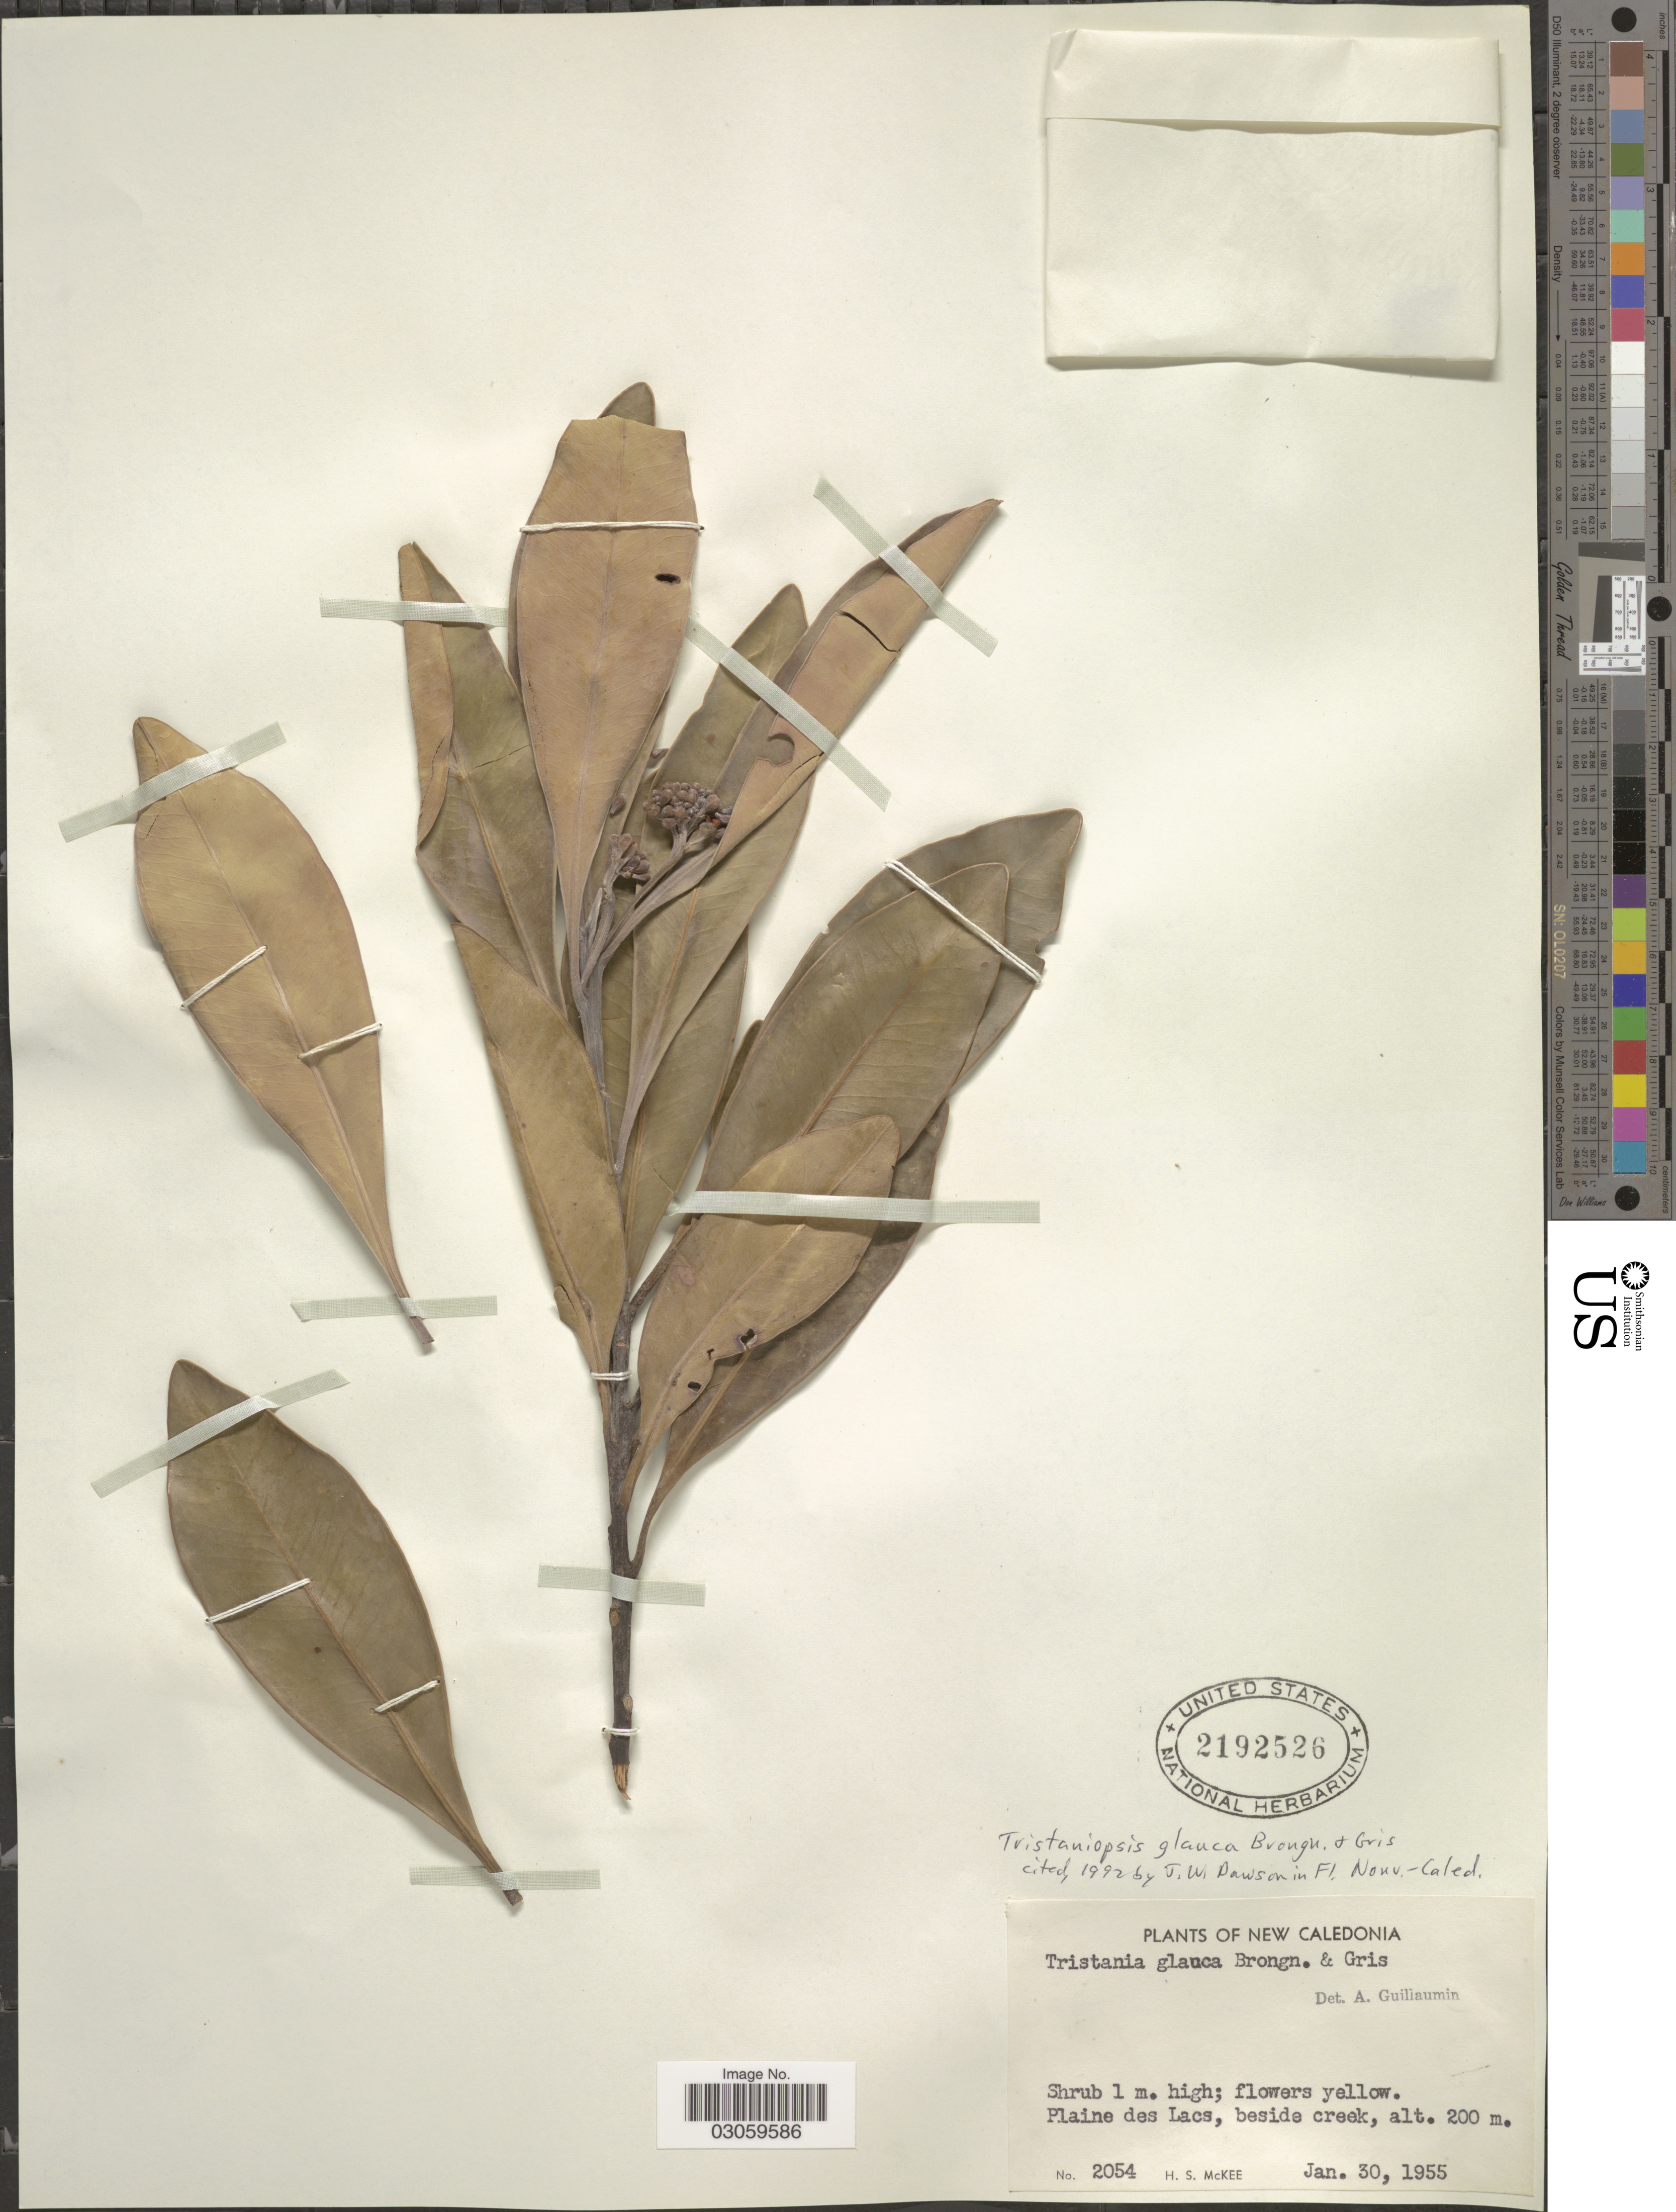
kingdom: Plantae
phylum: Tracheophyta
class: Magnoliopsida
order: Myrtales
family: Myrtaceae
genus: Tristaniopsis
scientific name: Tristaniopsis glauca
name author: Brongn. & Gris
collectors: H. S. McKee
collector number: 2054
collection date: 1955-01-30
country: New Caledonia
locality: Plaine des Lacs, beside creek.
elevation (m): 200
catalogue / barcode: US 2192526